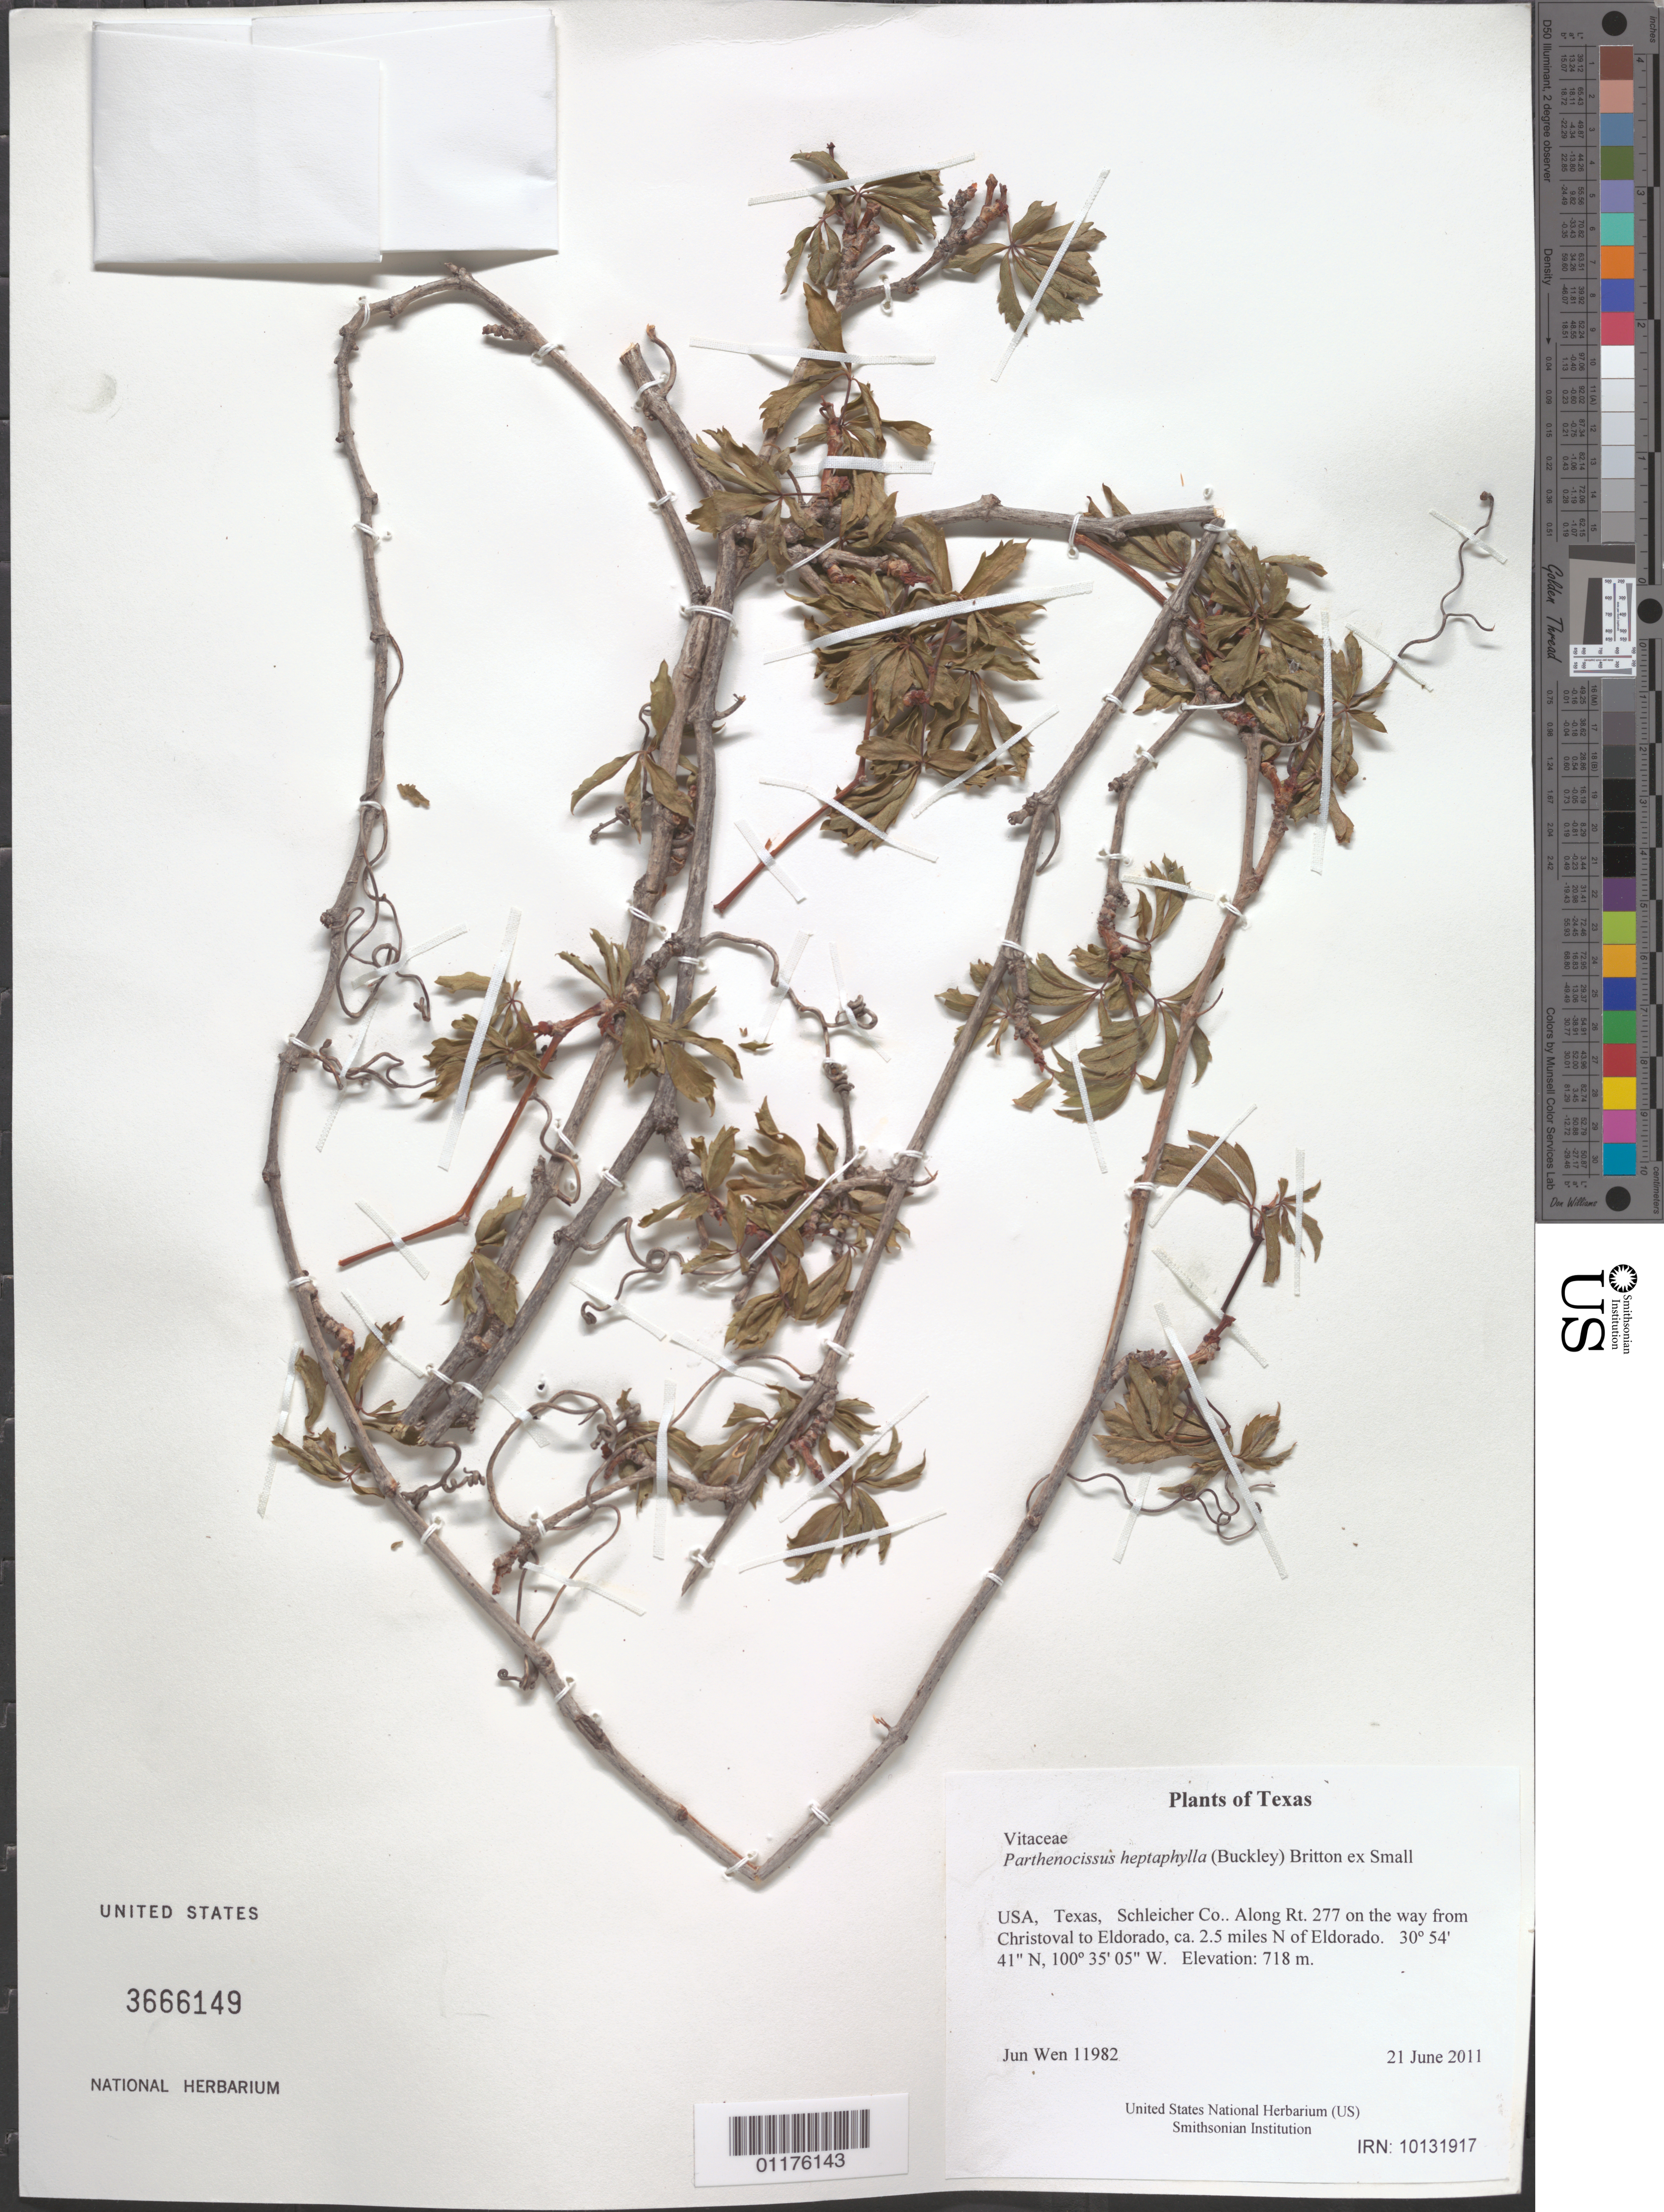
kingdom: Plantae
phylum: Tracheophyta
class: Magnoliopsida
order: Vitales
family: Vitaceae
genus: Parthenocissus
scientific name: Parthenocissus heptaphylla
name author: (Buckley) Britton ex Small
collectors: J. Wen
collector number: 11982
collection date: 2011-06-21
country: United States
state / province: Texas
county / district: Schleicher Co.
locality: Along Rt. 277 on the way from Christoval to Eldorado, ca. 2.5 miles N of Eldorado.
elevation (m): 718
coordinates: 30 54.683 N, 100 35.079 W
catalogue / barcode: US 3666149